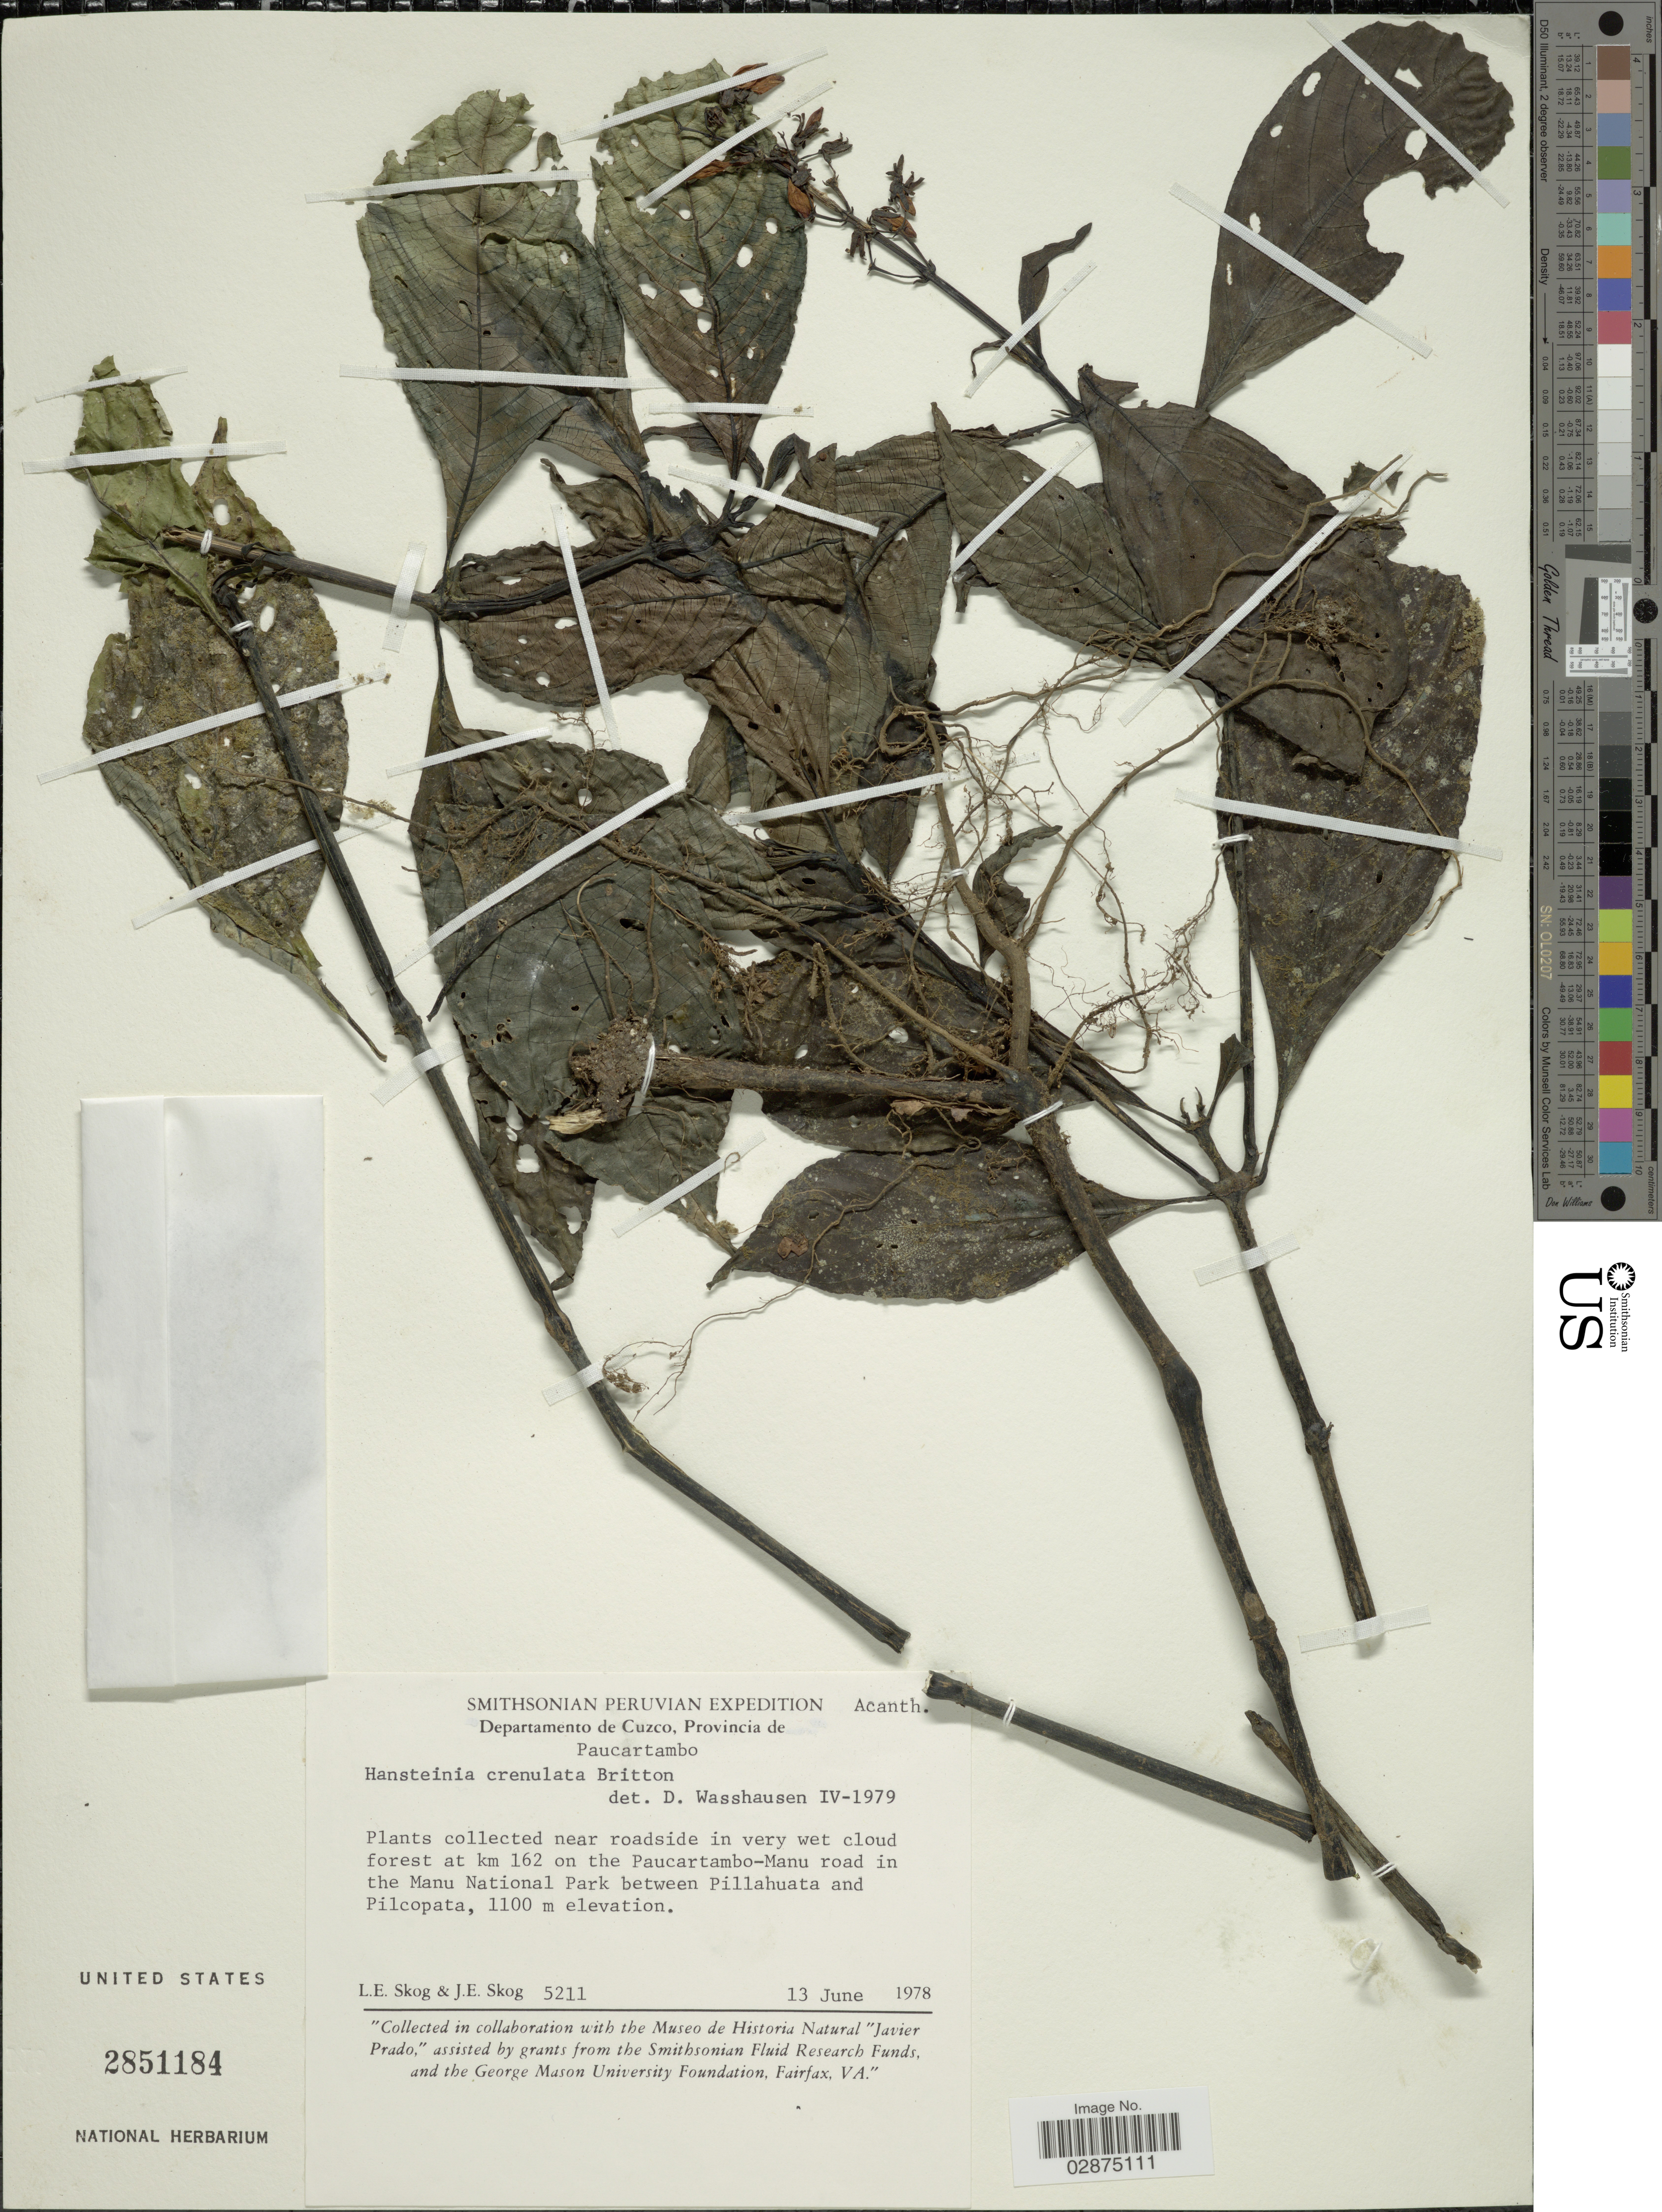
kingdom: Plantae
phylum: Tracheophyta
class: Magnoliopsida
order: Lamiales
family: Acanthaceae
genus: Hansteinia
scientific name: Hansteinia crenulata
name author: Britton ex Rusby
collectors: L. E. Skog & J. E. Skog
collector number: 5211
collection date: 1978-06-13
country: Peru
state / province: Cusco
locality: Departamento de Cuzco, Provincia Paucartambo. Plants collected near roadside in very wet cloud forest at km 162 on the Paucartambo-Manu road in the Manu National Park between Pillahuata and Pilcopata.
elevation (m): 1100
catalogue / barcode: US 2851184